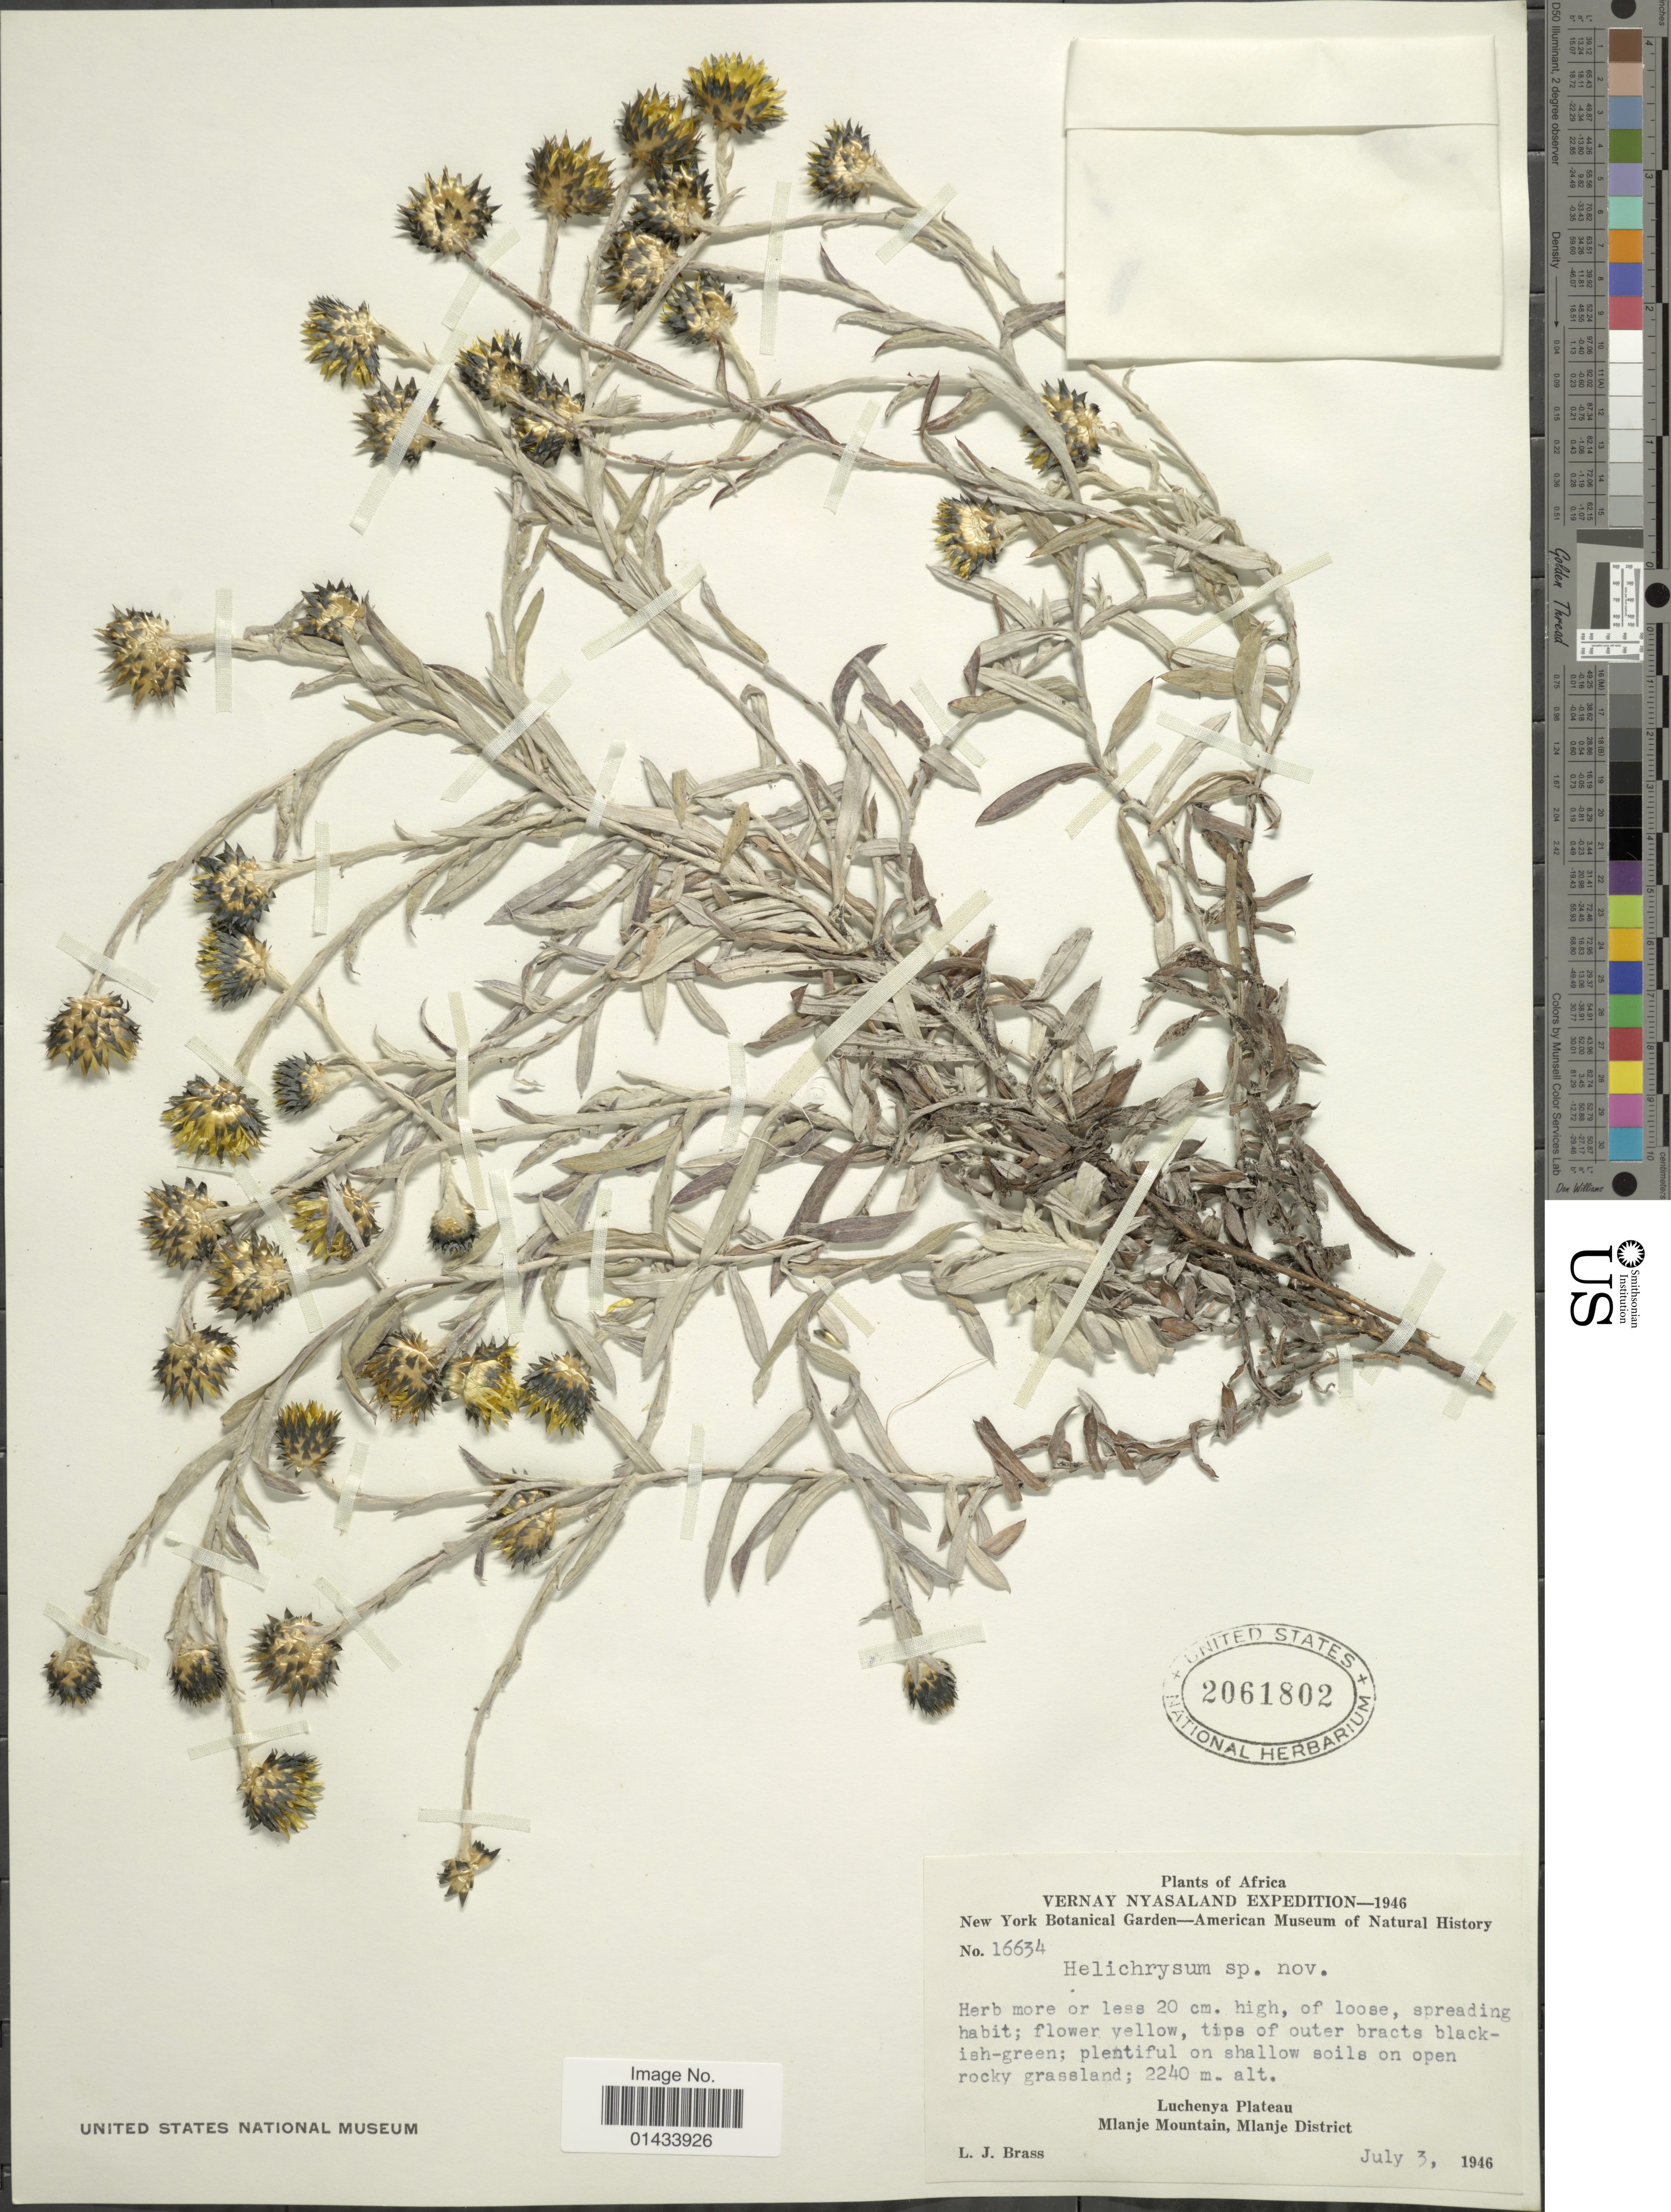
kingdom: Plantae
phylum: Tracheophyta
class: Magnoliopsida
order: Asterales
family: Asteraceae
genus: Helichrysum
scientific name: Helichrysum sp.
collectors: L. J. Brass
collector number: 16634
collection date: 1946-07-03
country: Malawi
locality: Africa, Vernay Nyasaland, on open rocky grassland, Muchenya Plateau, Mlanje Mountain, Mlanje District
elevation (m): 2240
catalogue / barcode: US 2061802